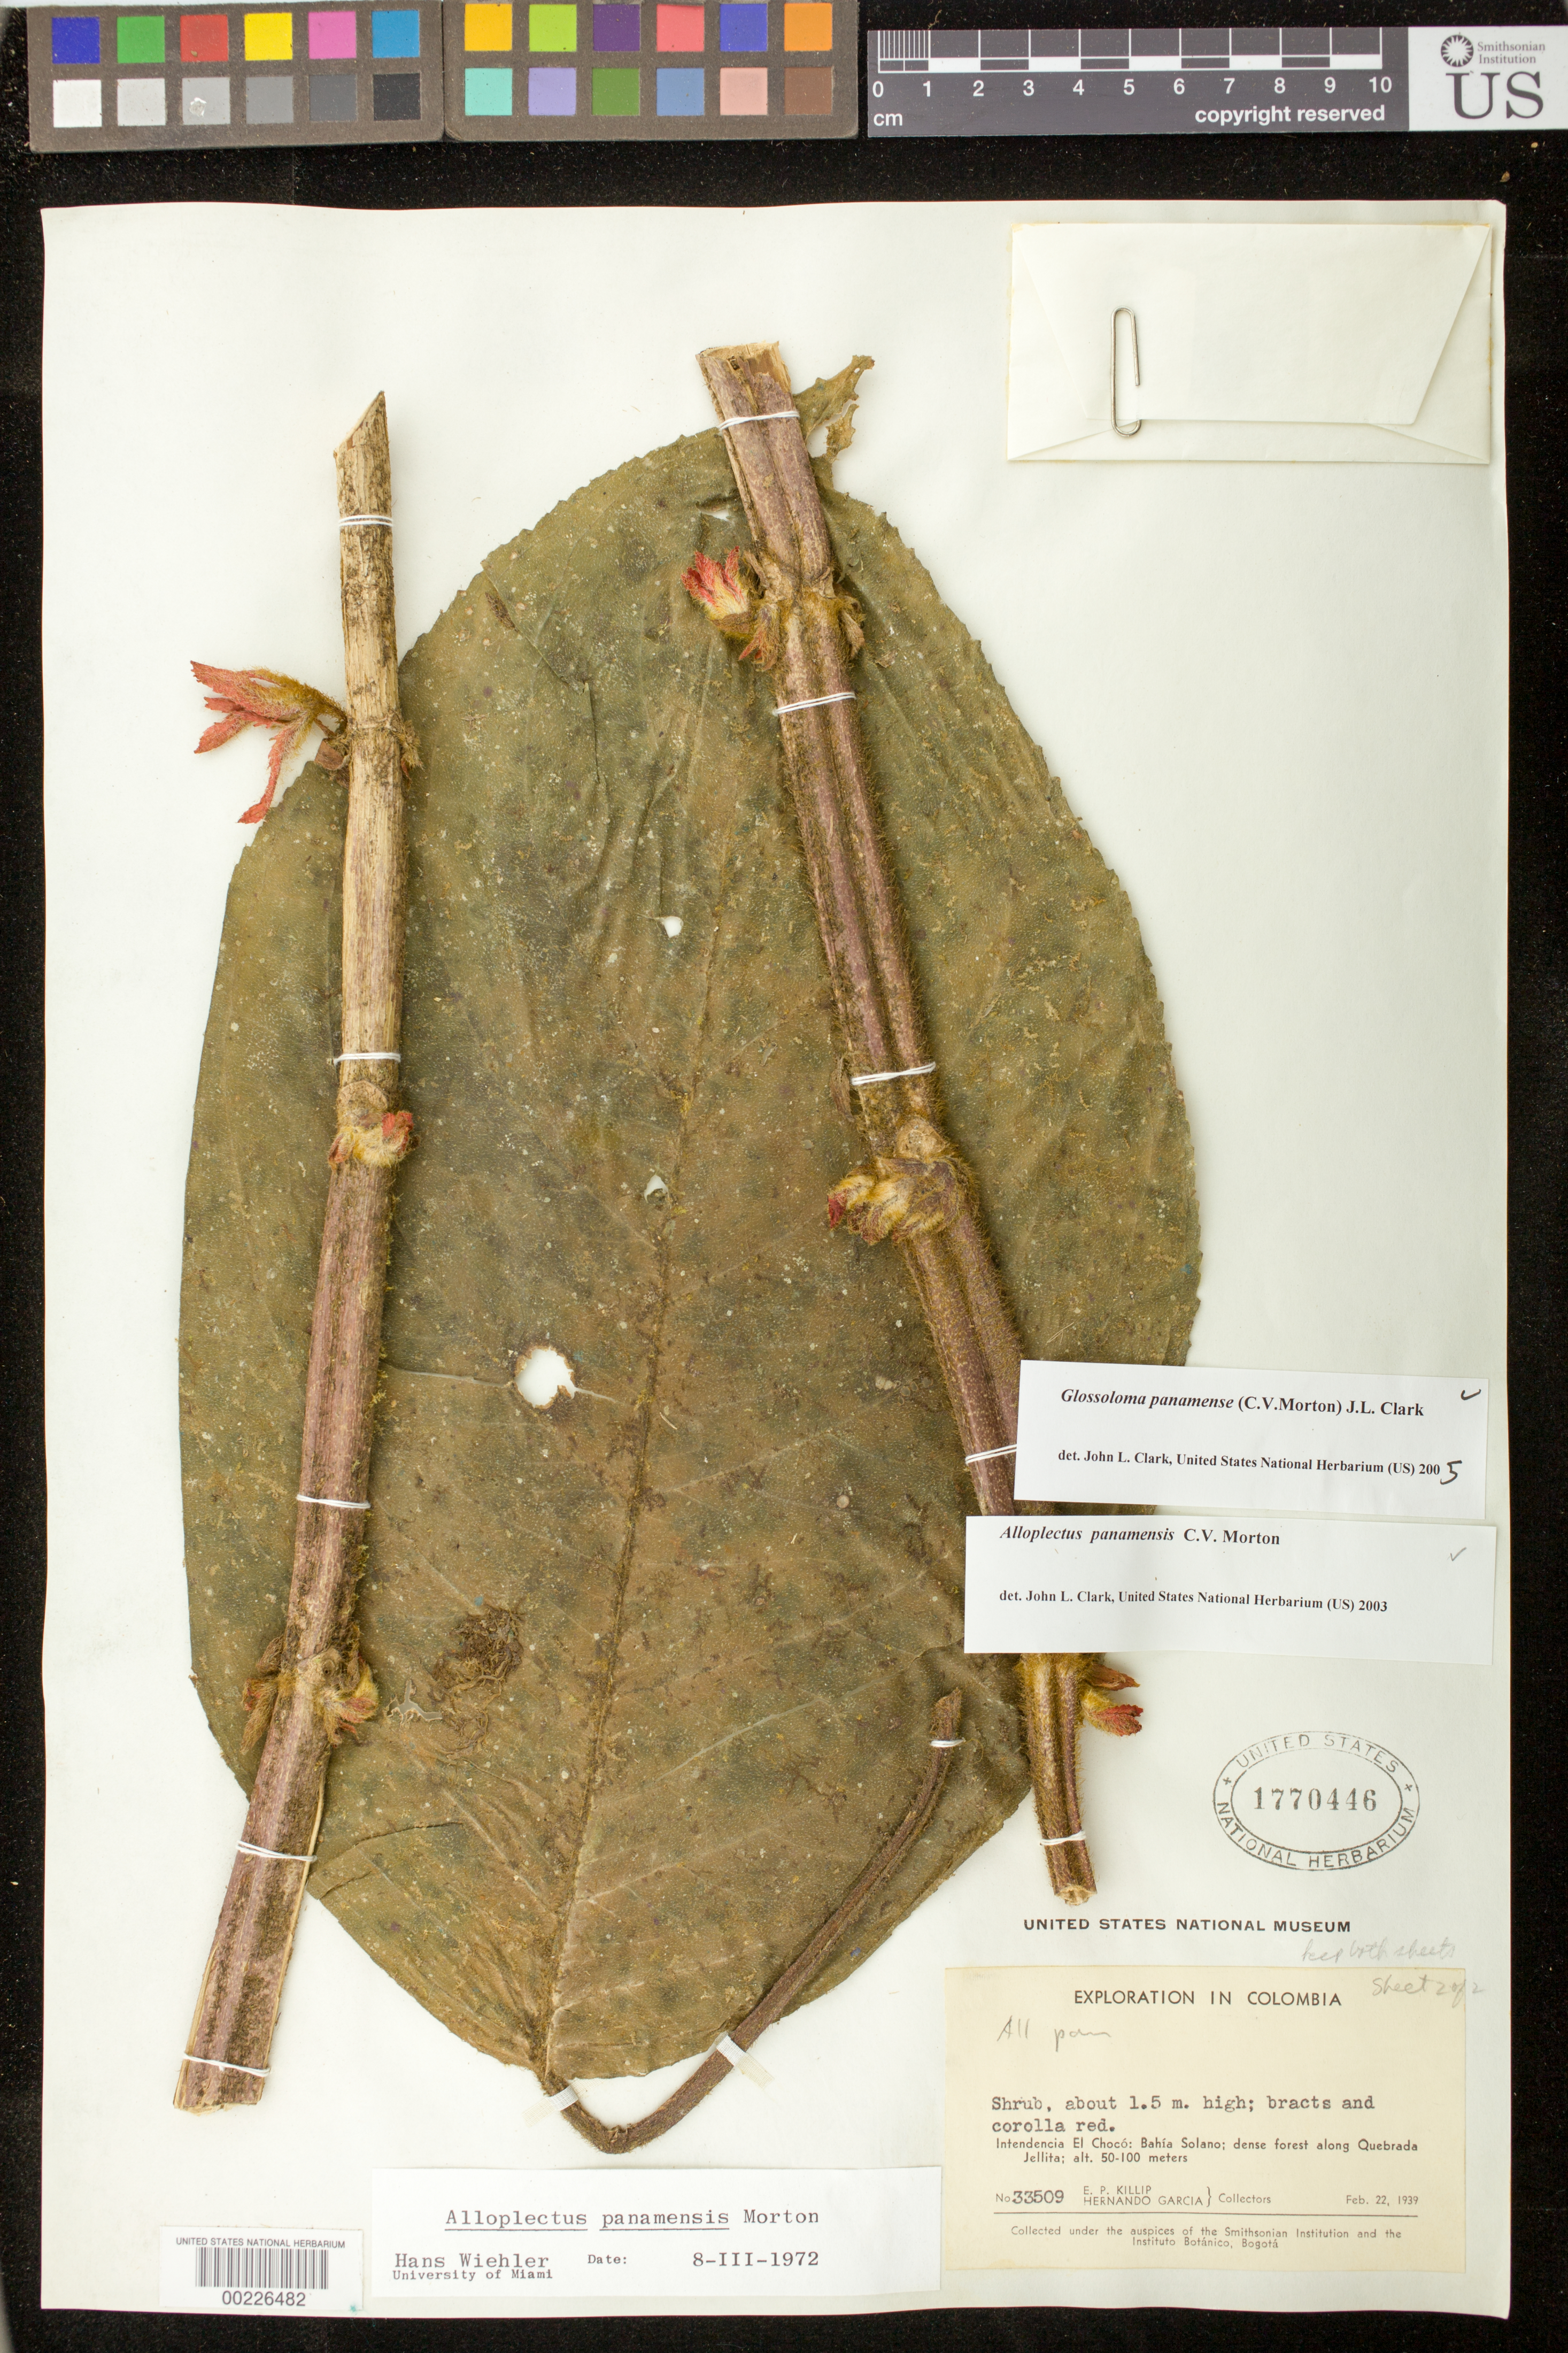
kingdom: Plantae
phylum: Tracheophyta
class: Magnoliopsida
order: Lamiales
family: Gesneriaceae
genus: Glossoloma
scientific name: Glossoloma panamense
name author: (C.V. Morton) J.L. Clark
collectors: E. P. Killip & H. Garcia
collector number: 33509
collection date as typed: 22 Feb 1939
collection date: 1939-02-22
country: Colombia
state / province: Chocó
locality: Bahia Solano along Quebrada Jellita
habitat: Dense forest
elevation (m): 50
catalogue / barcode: US 1770446